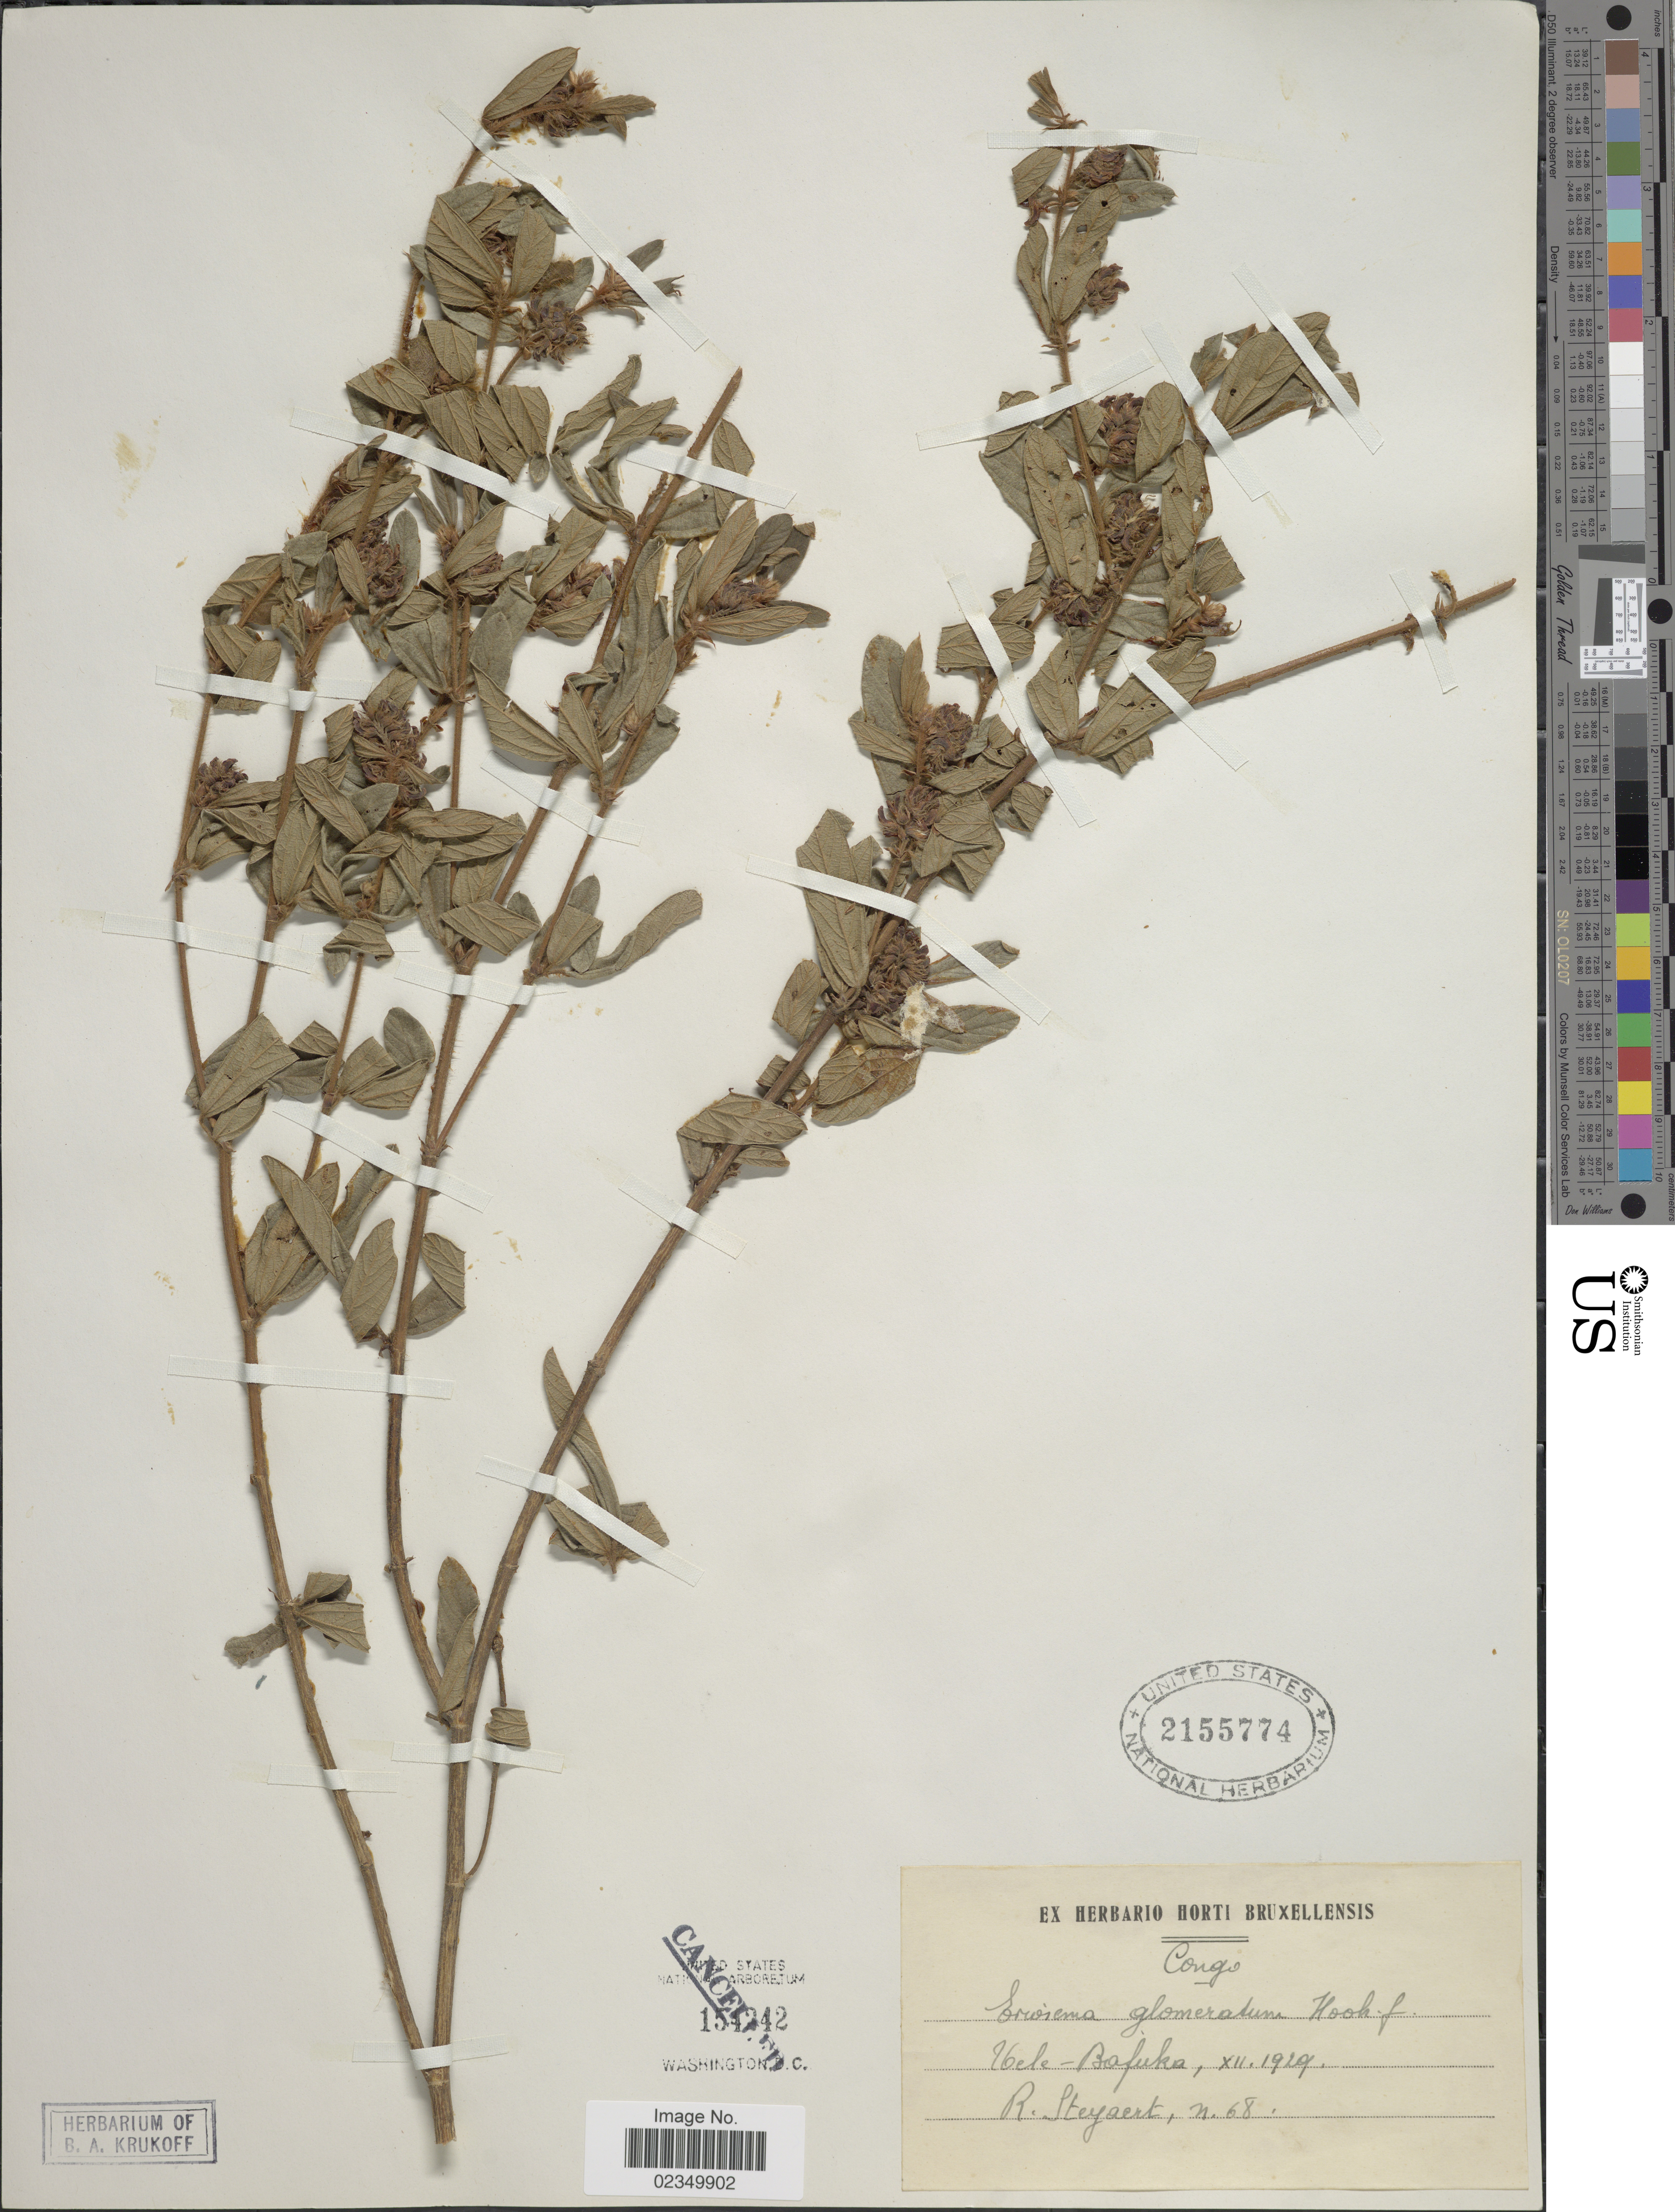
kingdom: Plantae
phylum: Tracheophyta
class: Magnoliopsida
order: Fabales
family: Fabaceae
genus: Eriosema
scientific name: Eriosema glomeratum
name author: (Guill. & Perr.) Hook. f.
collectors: R. Steyaert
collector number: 68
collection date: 1929-12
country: Congo, Democratic Republic of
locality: Congo, Uele-Bafuka.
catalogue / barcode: US 2155774